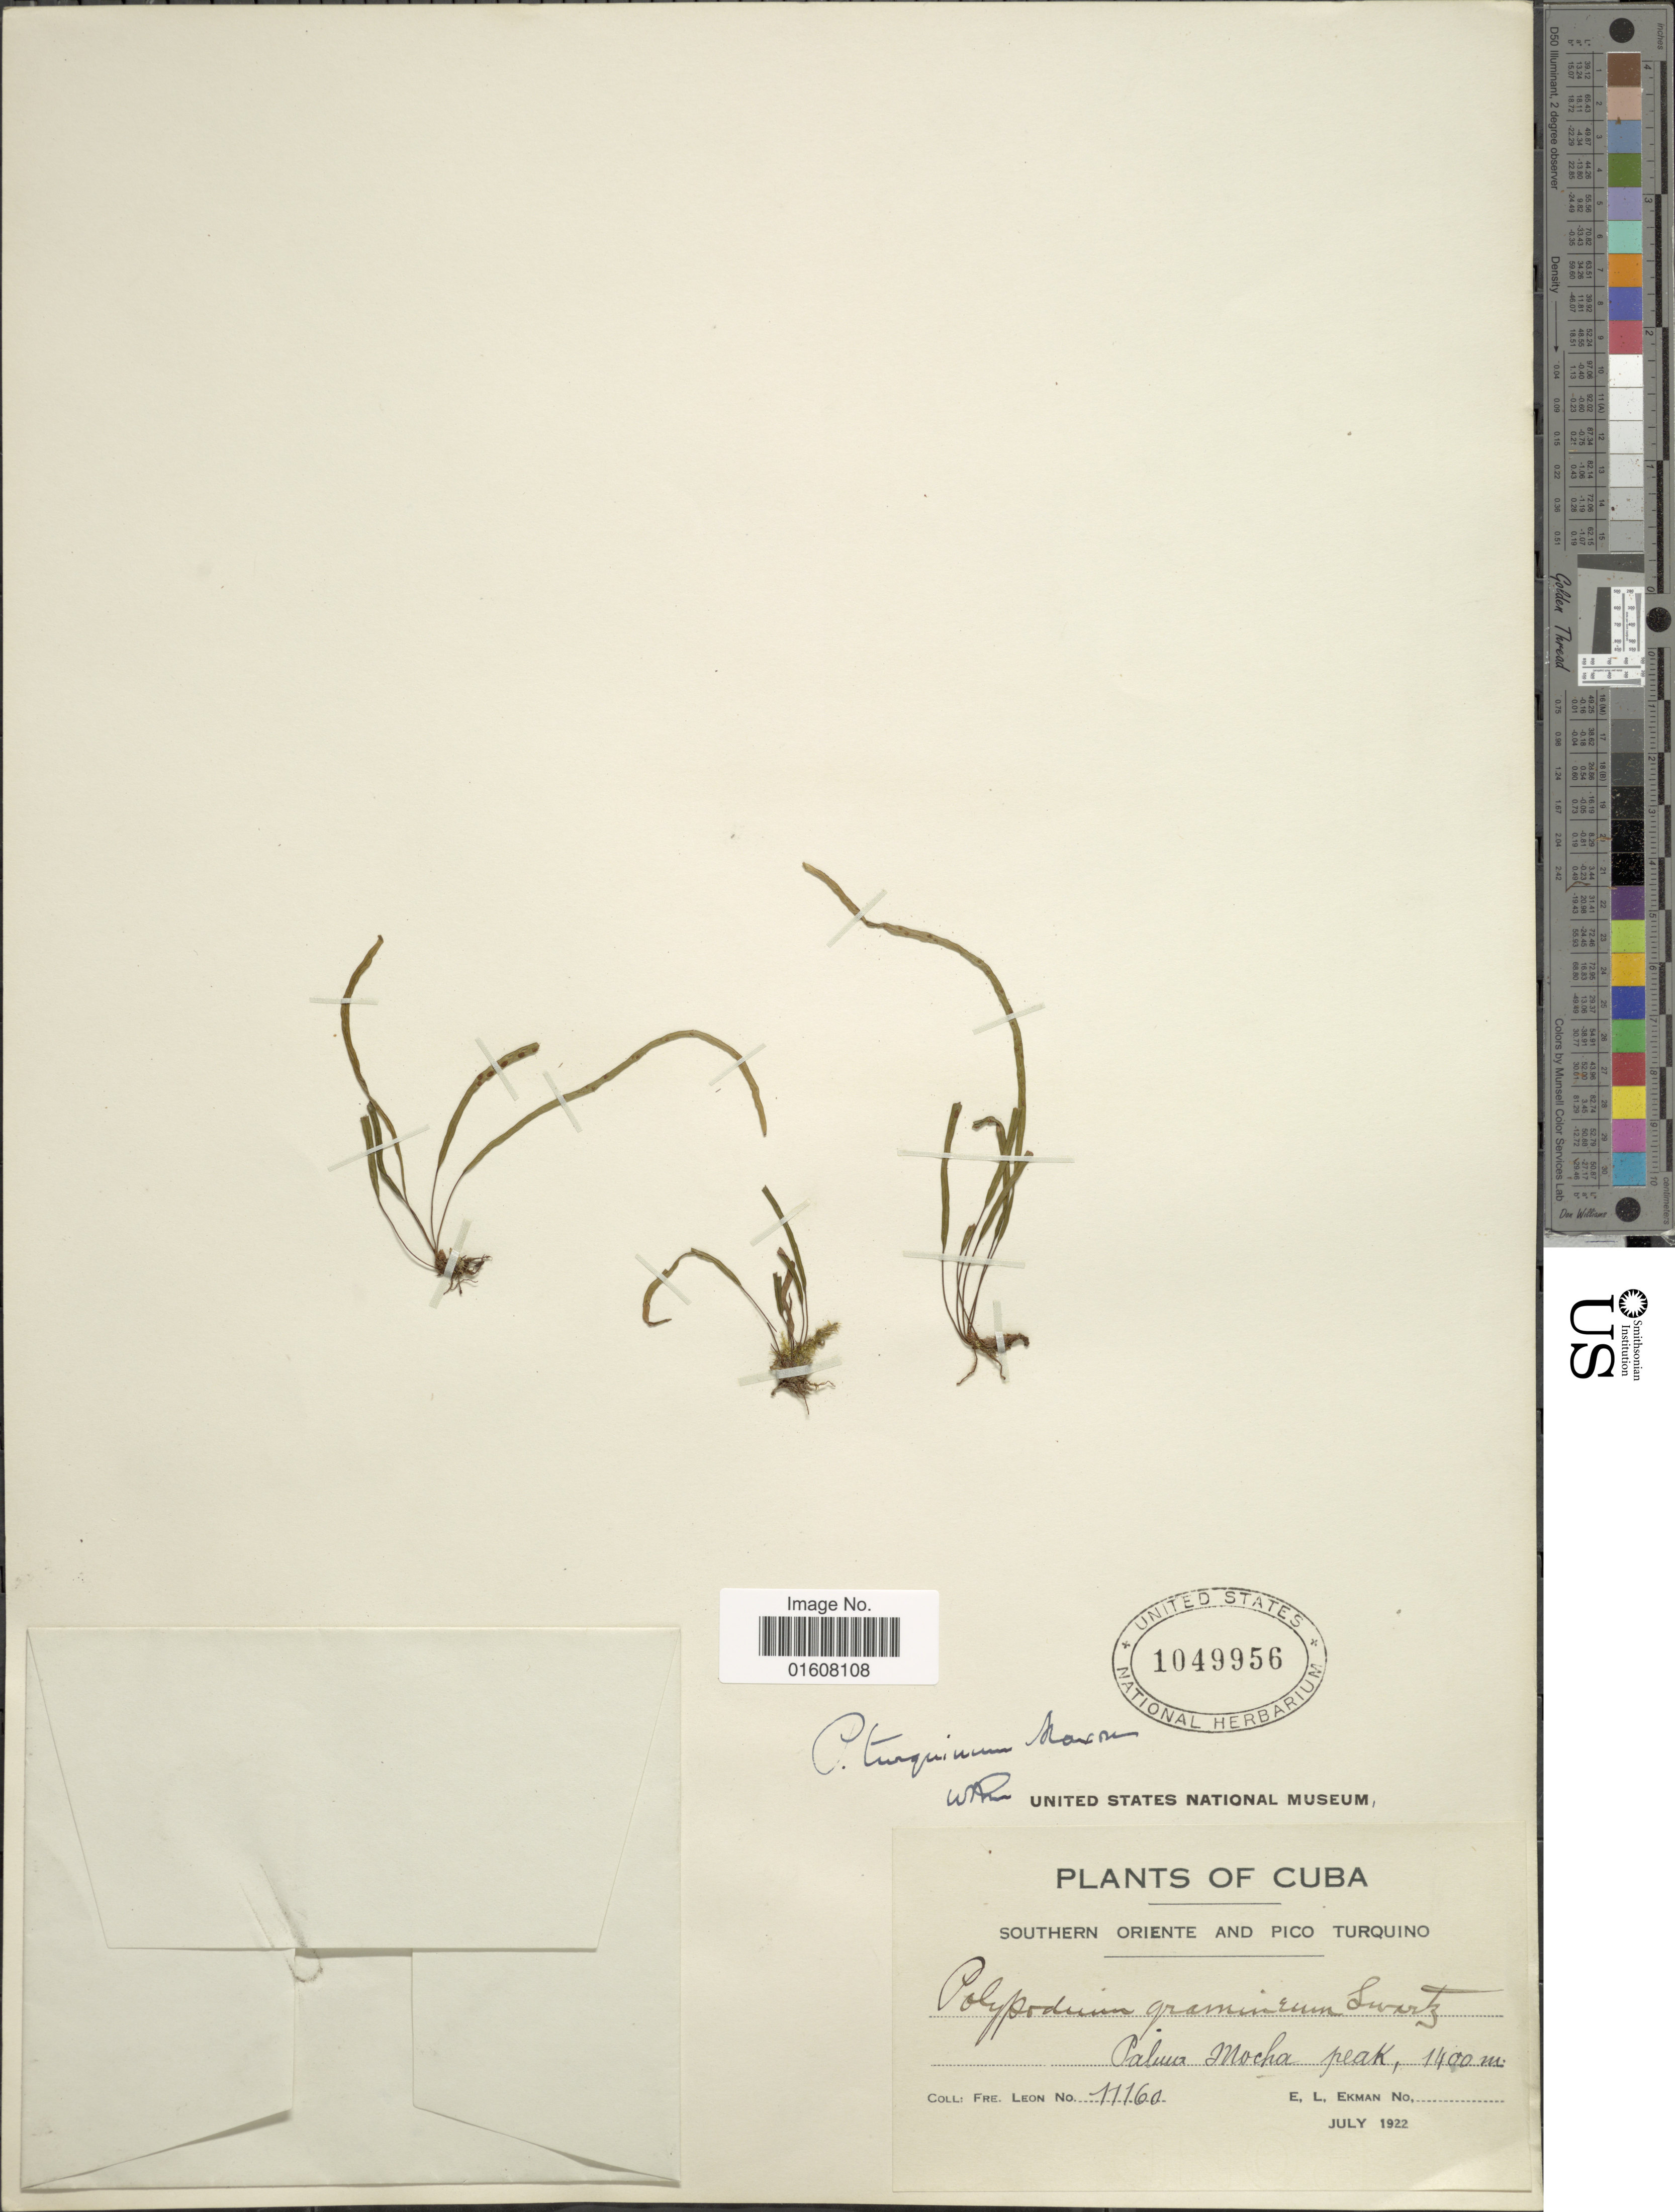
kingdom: Plantae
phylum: Tracheophyta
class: Polypodiopsida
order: Polypodiales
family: Polypodiaceae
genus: Grammitis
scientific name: Grammitis turquina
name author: (Maxon) Copel.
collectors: Bro. León & E. L. Ekman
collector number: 11160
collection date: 1922-07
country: Cuba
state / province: Oriente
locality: Southern Oriente and Pico Turquino. Palma Mocha Peak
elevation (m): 1400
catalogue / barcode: US 1049956